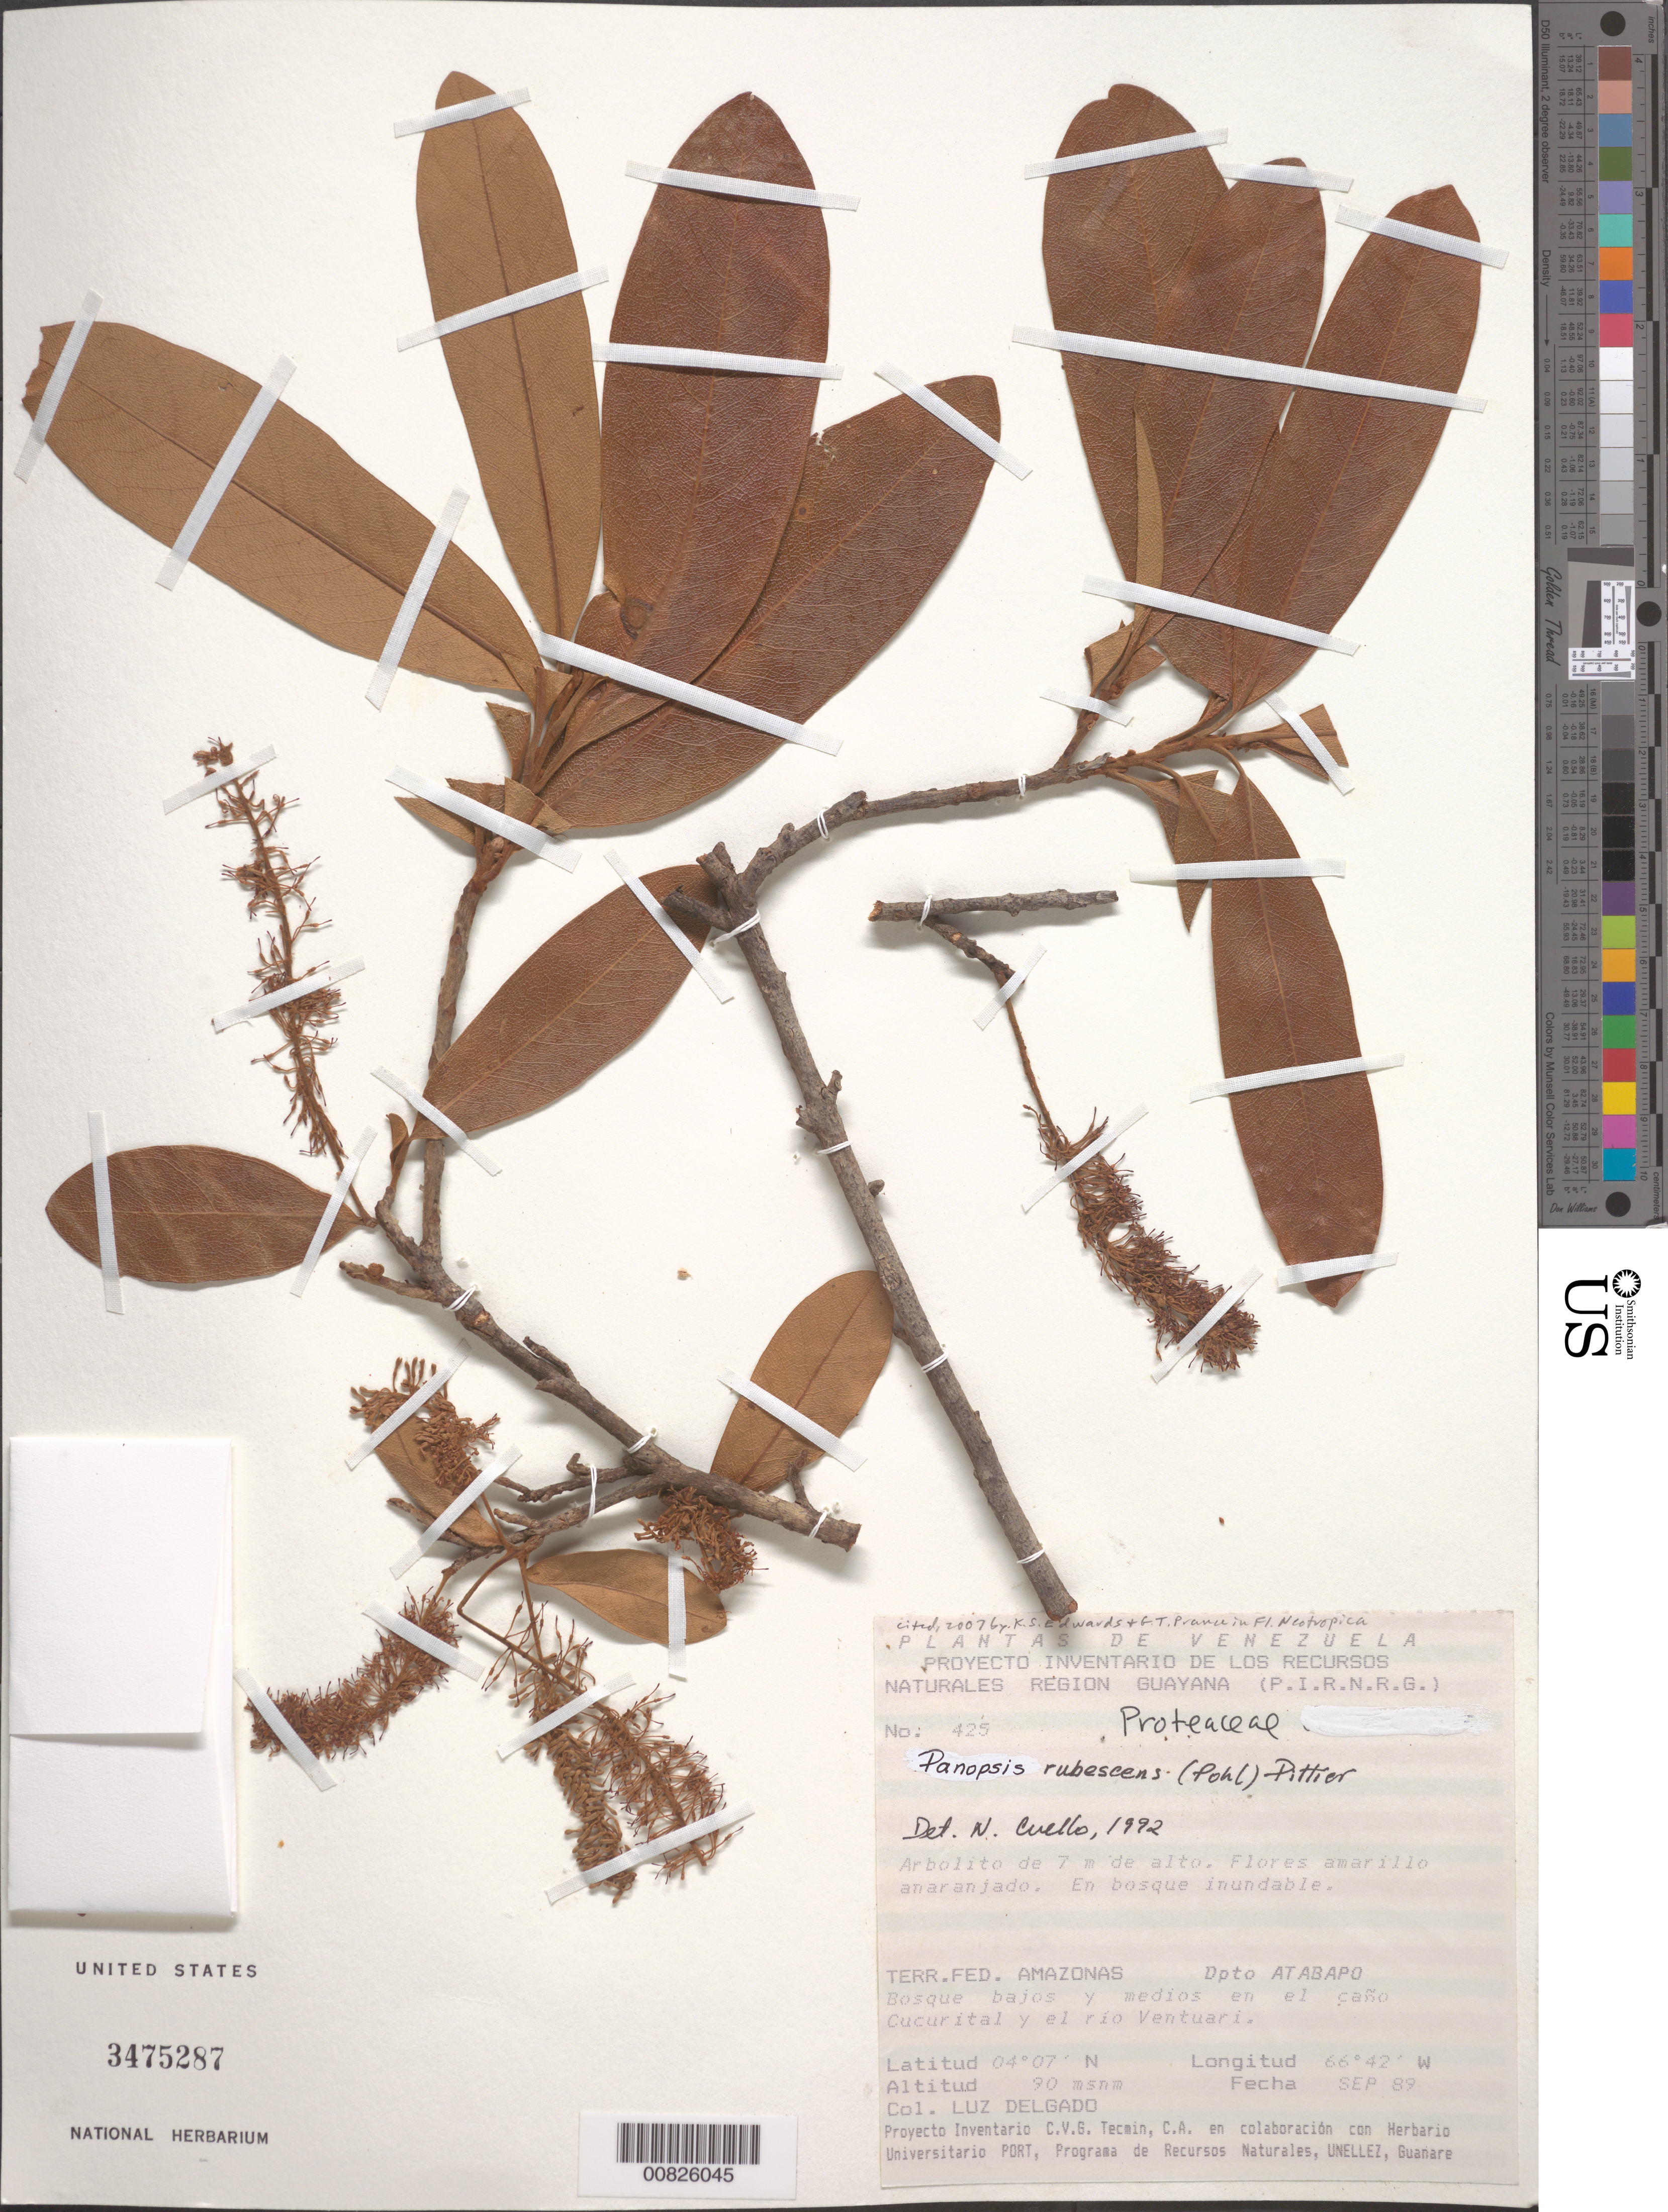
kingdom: Plantae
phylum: Tracheophyta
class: Magnoliopsida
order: Proteales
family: Proteaceae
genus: Panopsis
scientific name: Panopsis rubescens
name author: (Pohl) Pittier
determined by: Cuello, Nidia L.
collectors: L. Delgado V.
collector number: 425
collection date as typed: Sep-89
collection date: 1989-09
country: Venezuela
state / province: Amazonas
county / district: Atabapo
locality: Caño Cucurital y Río Ventuari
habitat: Bosque bajos y medios; en bosque inundable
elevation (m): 90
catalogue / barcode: US 3475287